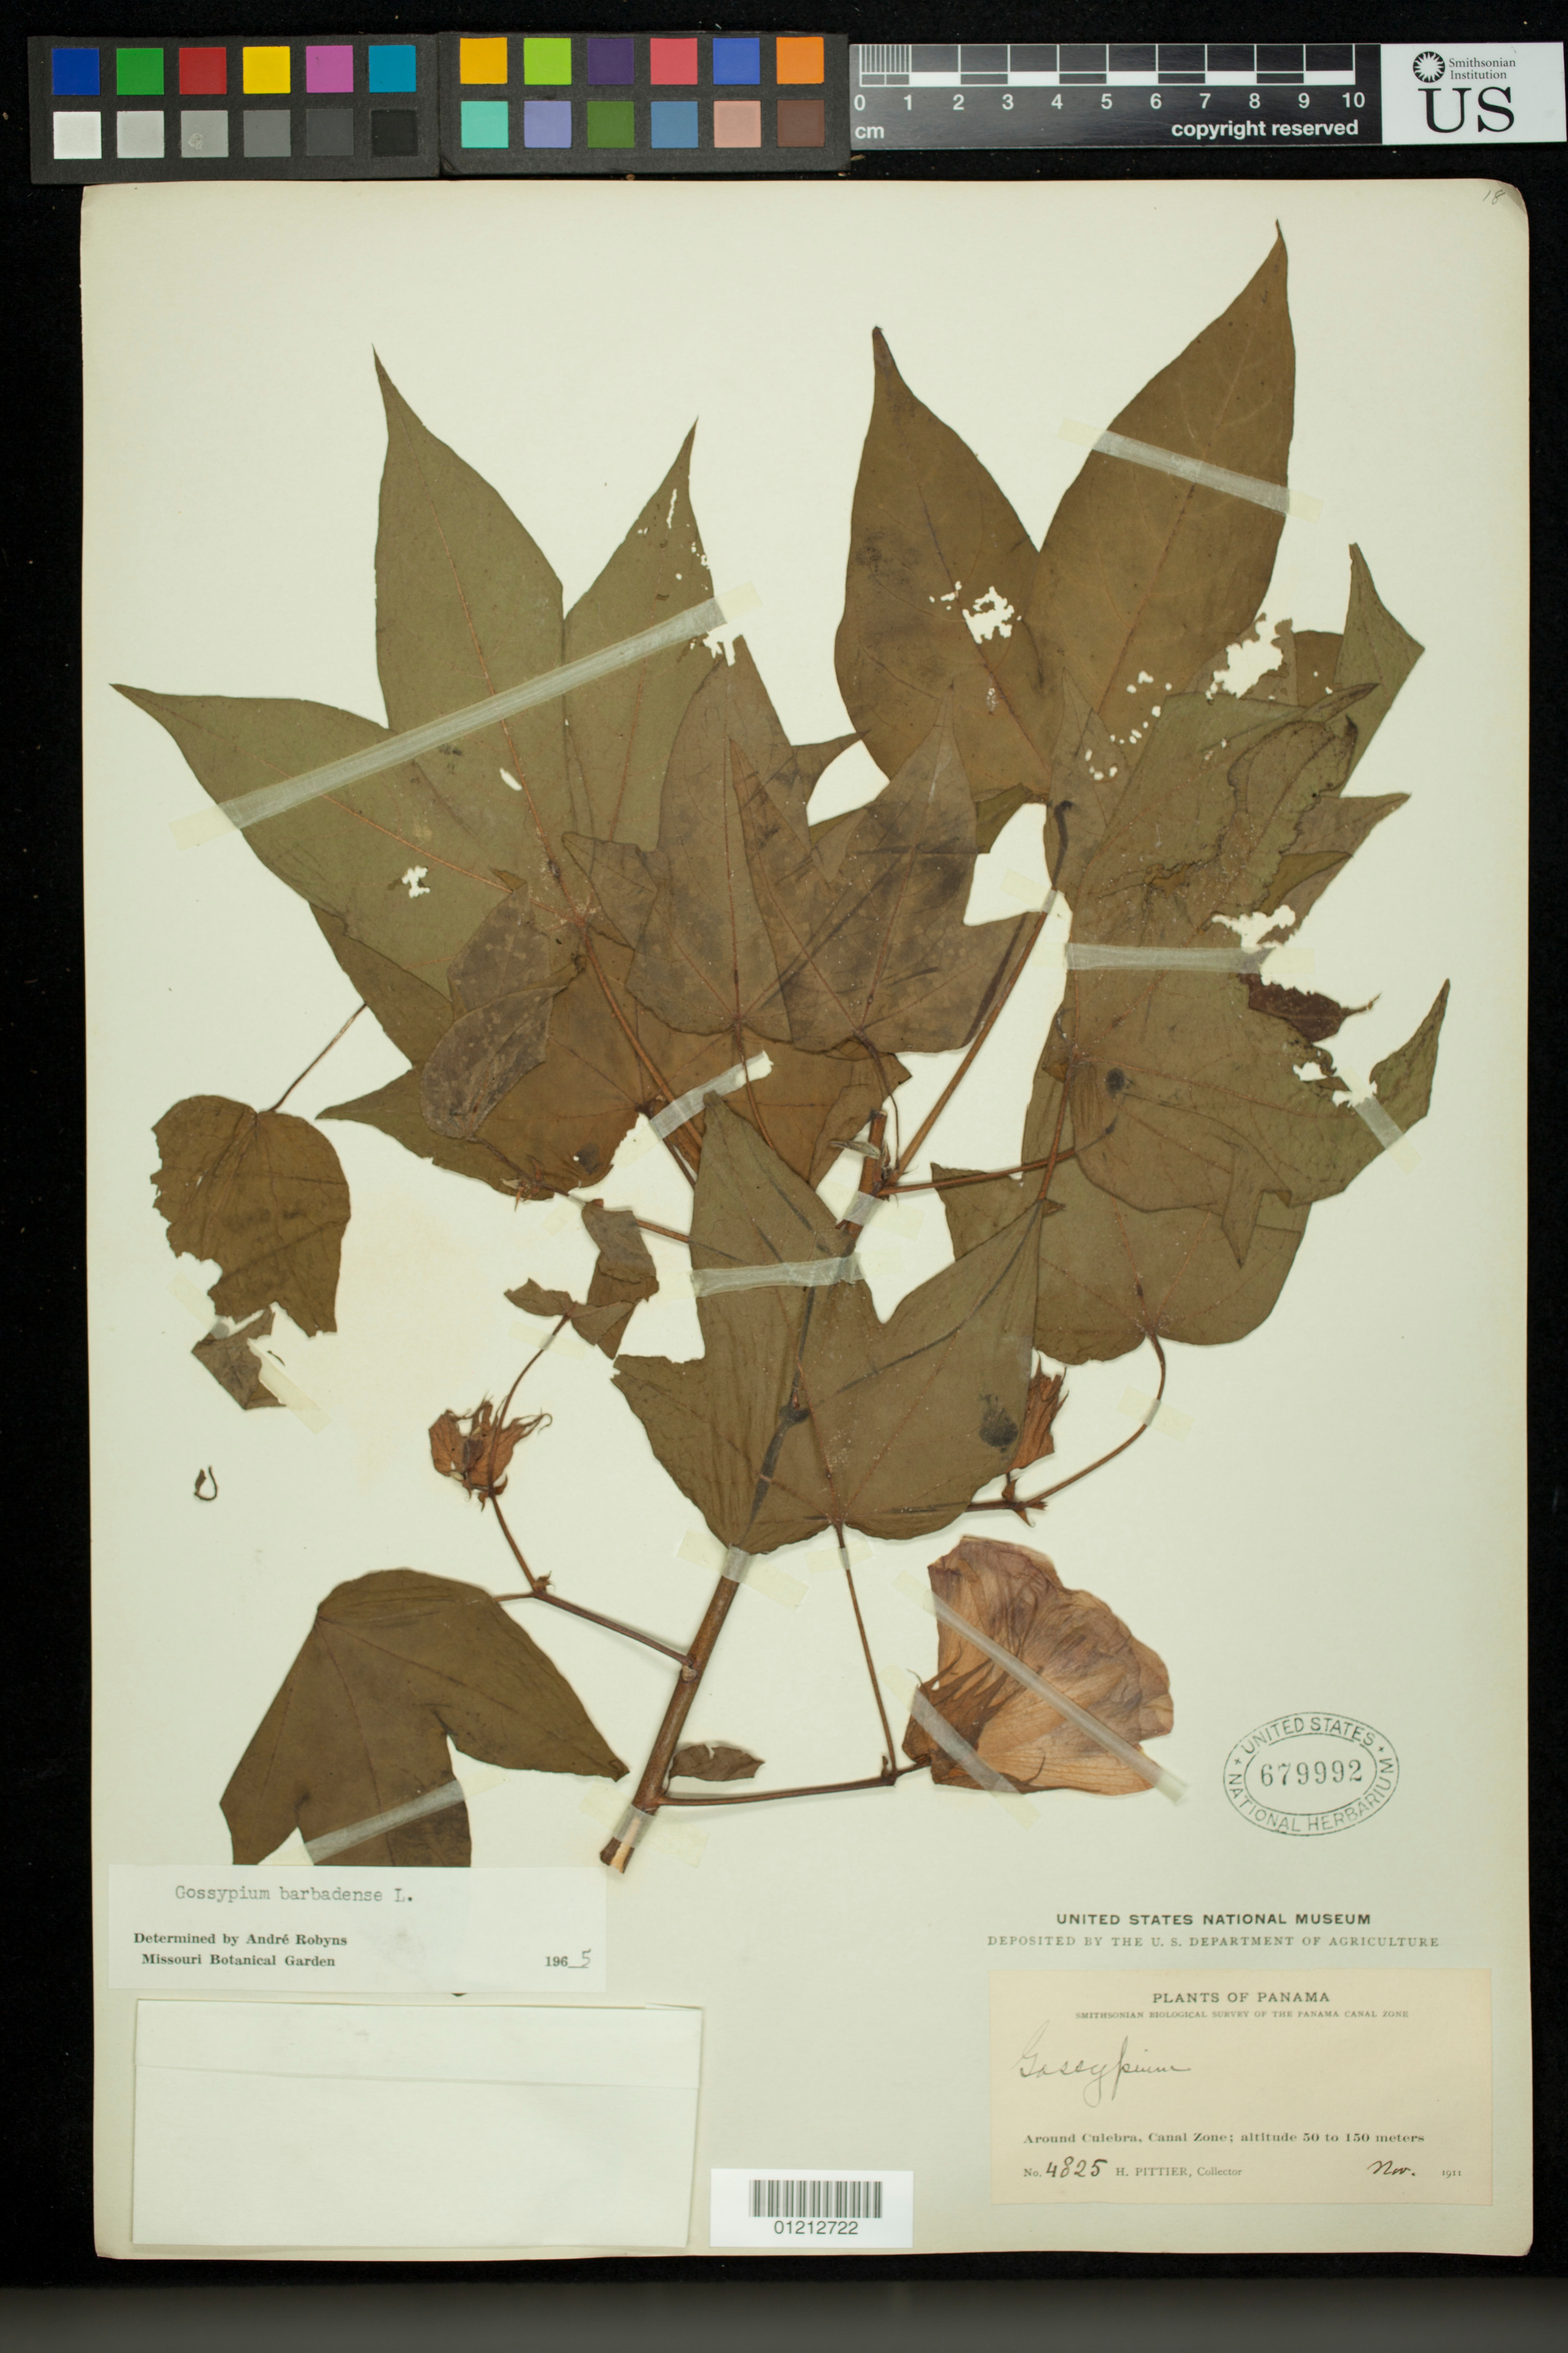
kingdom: Plantae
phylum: Tracheophyta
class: Magnoliopsida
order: Malvales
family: Malvaceae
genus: Gossypium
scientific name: Gossypium barbadense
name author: L.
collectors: H. F. Pittier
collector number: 4825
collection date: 1911-11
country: Panama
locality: Around Culebra, Canal Zone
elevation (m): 50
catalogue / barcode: US 679992